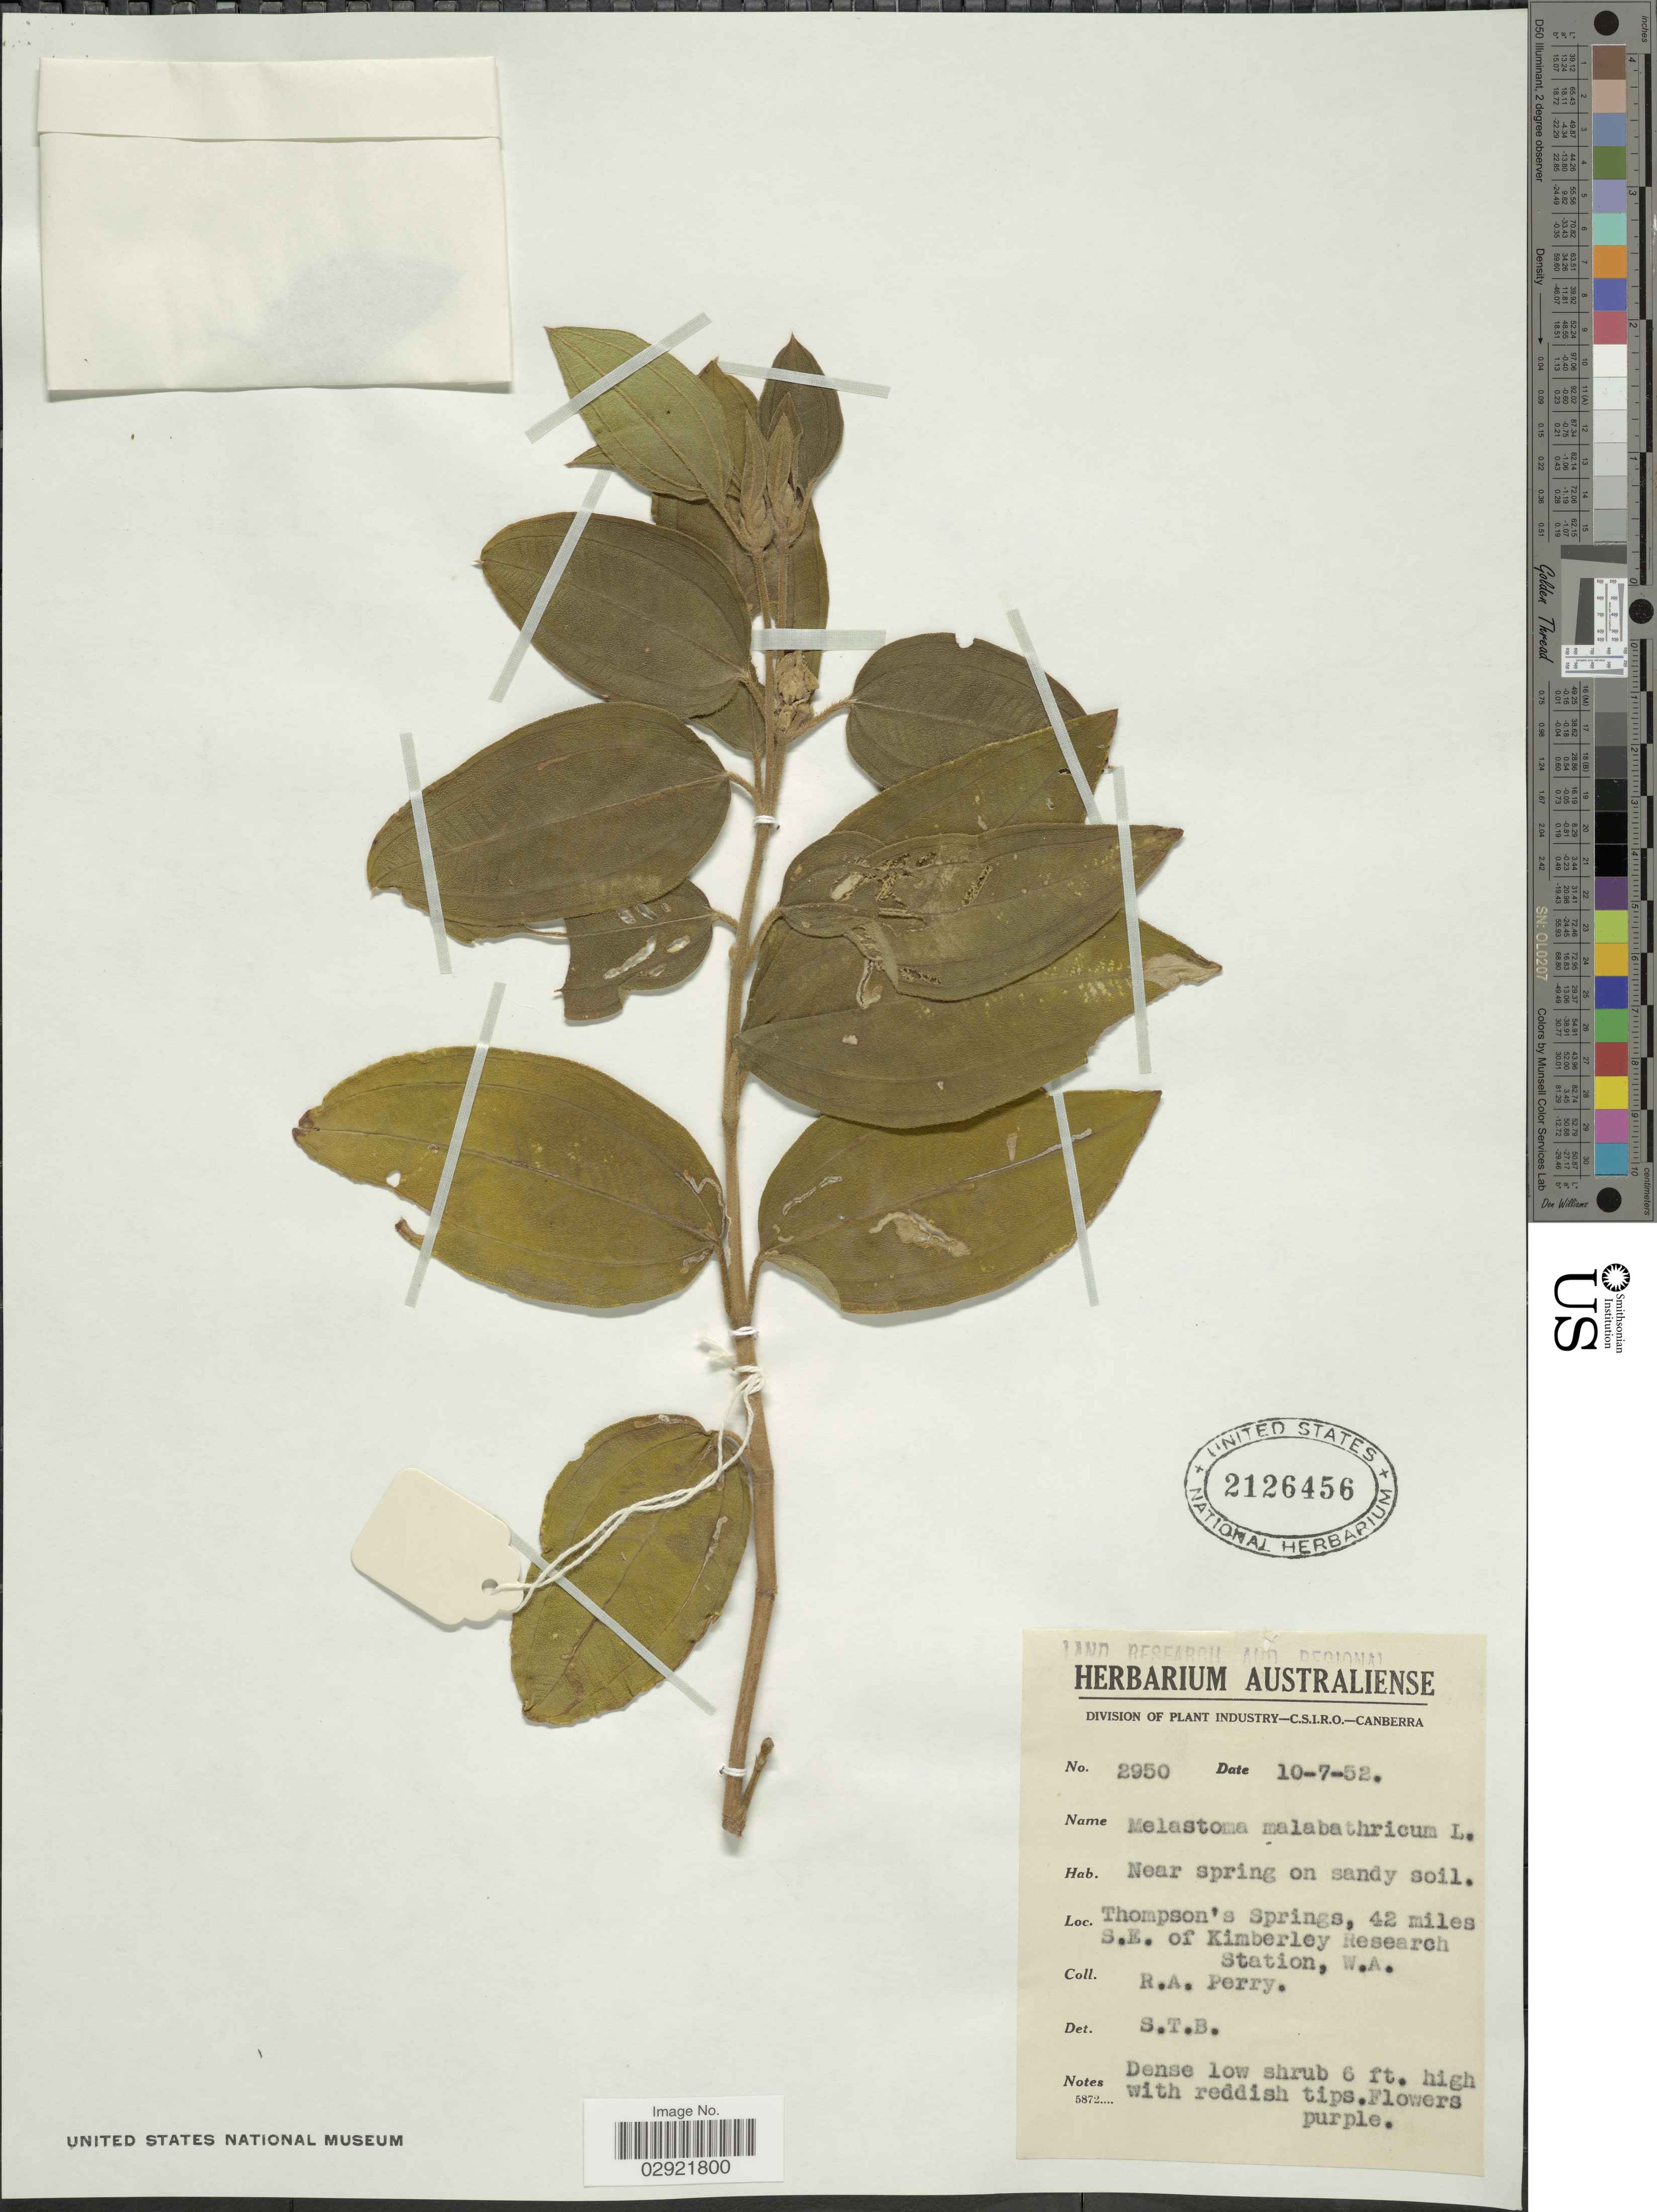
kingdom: Plantae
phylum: Tracheophyta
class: Magnoliopsida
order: Myrtales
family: Melastomataceae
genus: Melastoma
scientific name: Melastoma malabathricum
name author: L.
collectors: Perry, R. A.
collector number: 2950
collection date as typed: Transcribed d/m/y: 10/7/52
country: Australia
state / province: Western Australia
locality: Thompson's Springs, 42 miles S.E. of Kimberley Research Station, W.A.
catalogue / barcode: US 2126456